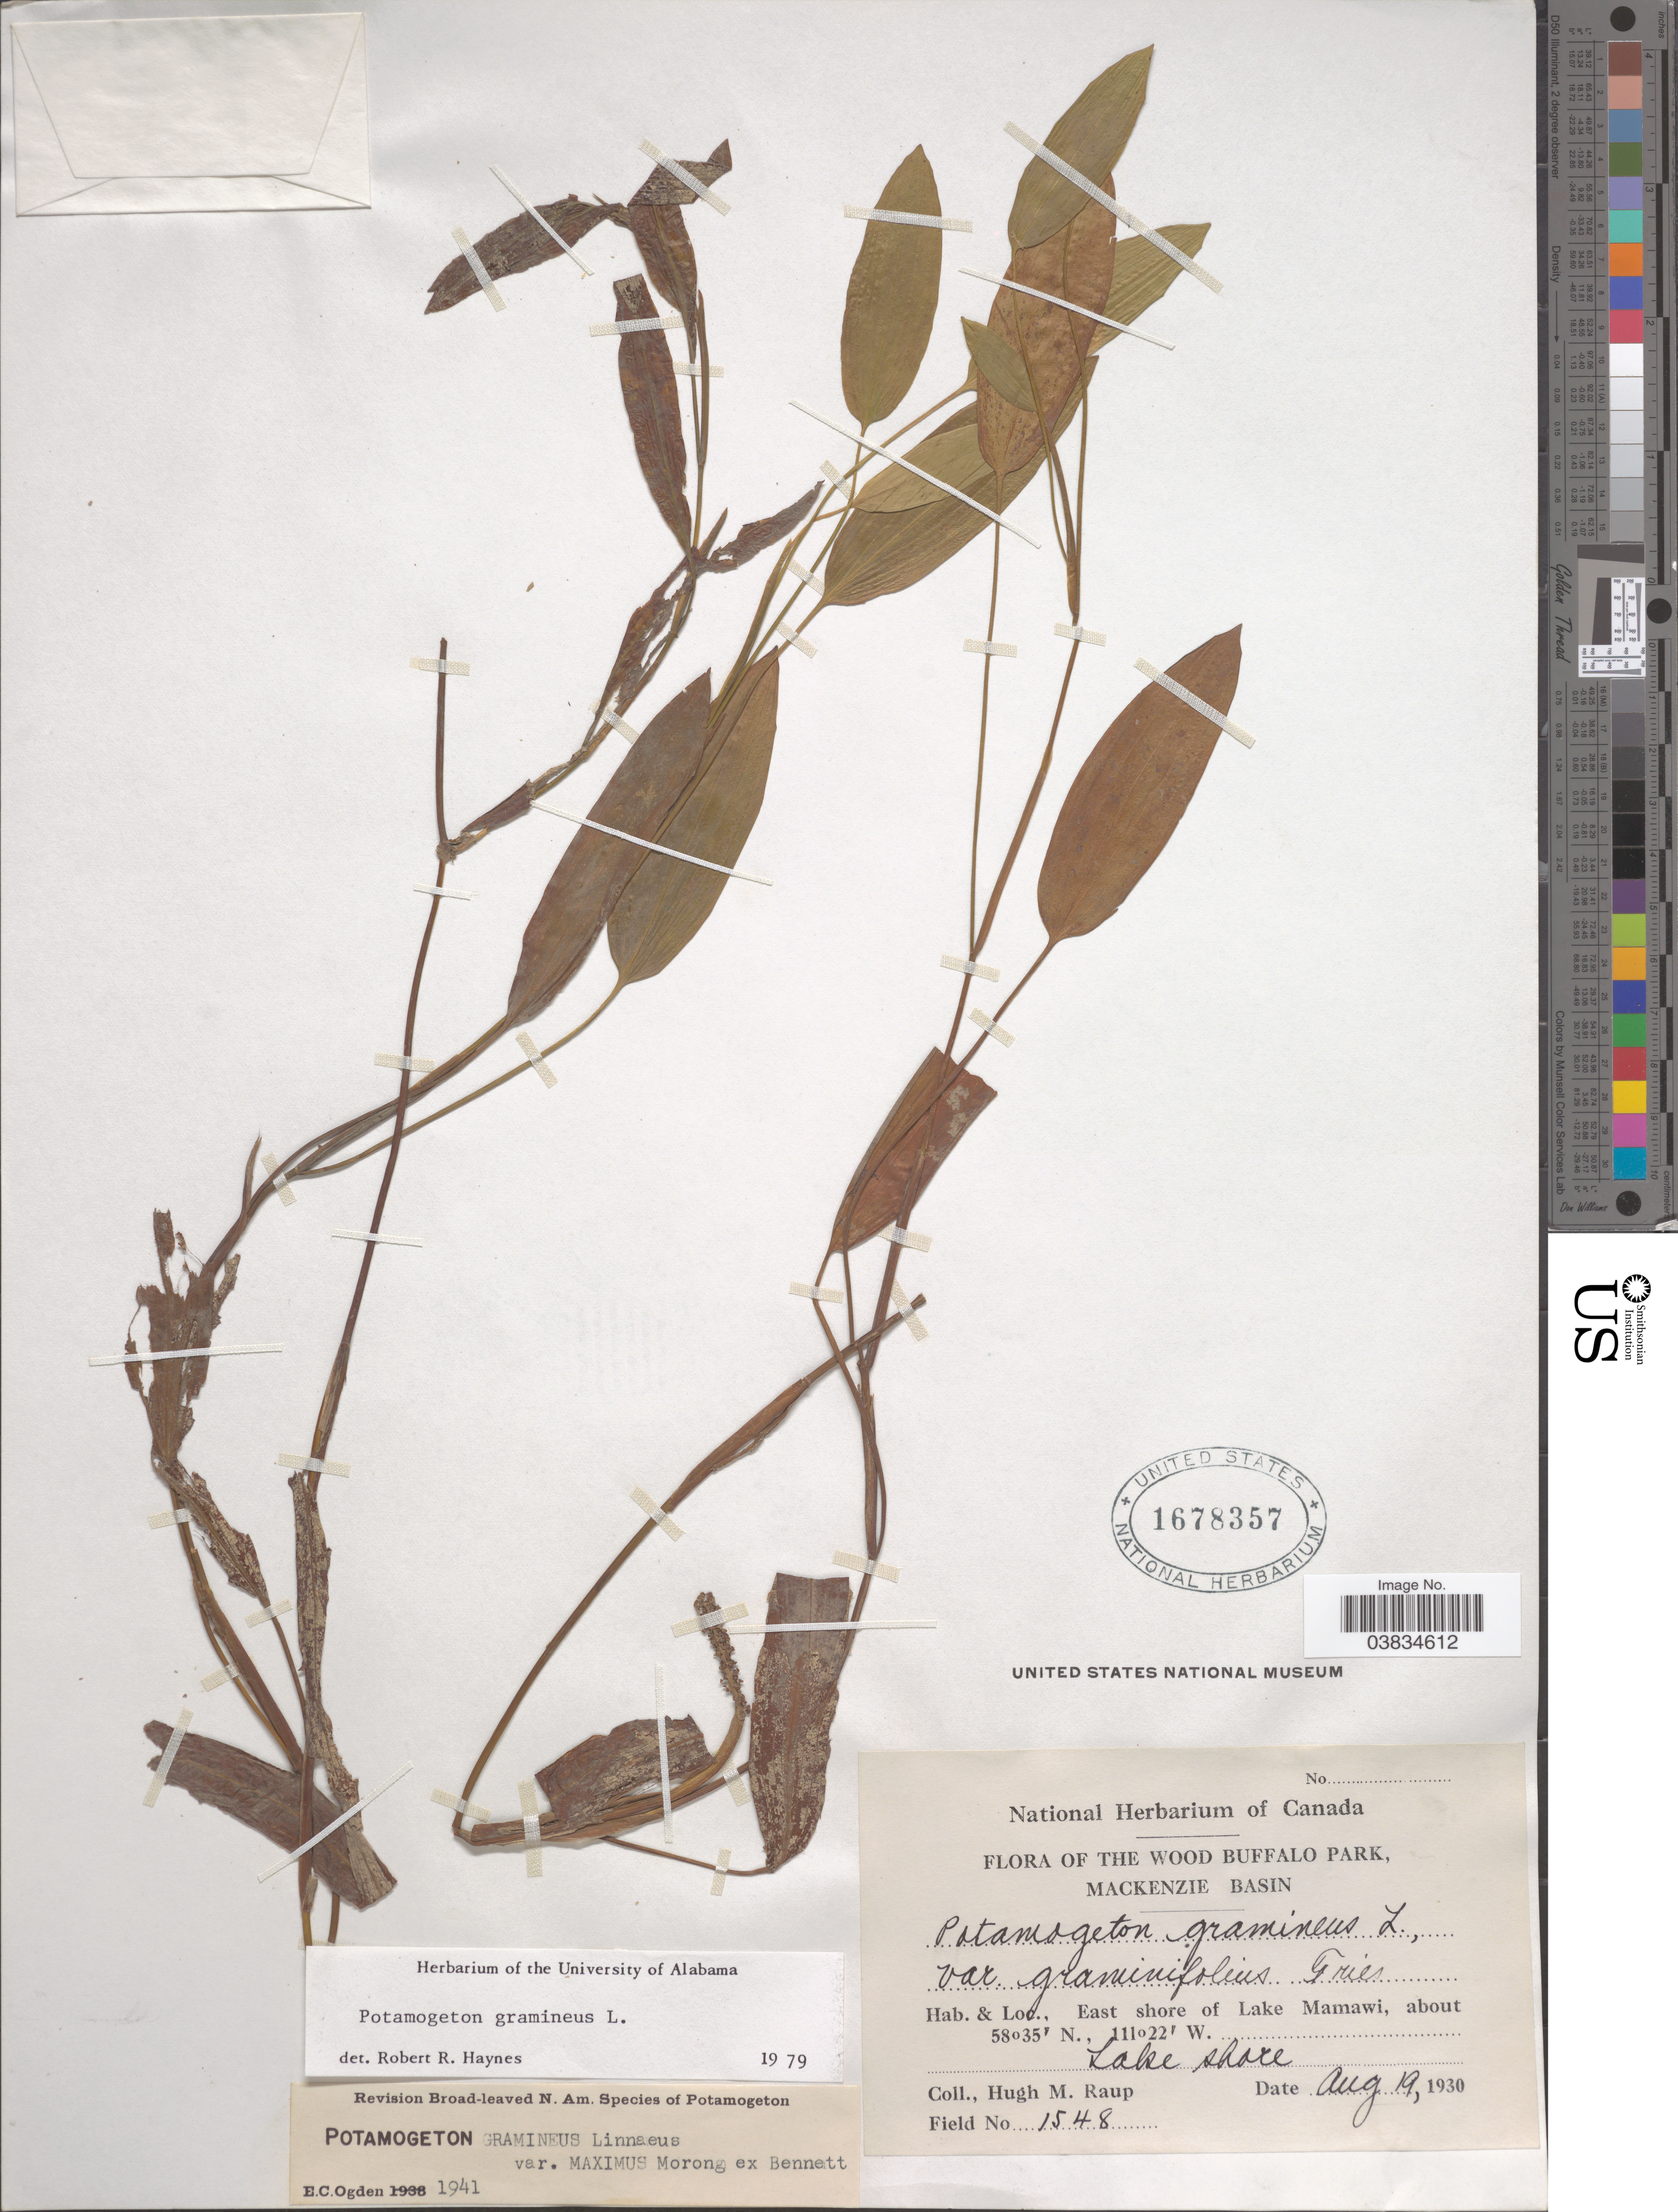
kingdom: Plantae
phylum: Tracheophyta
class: Liliopsida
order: Alismatales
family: Potamogetonaceae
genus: Potamogeton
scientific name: Potamogeton gramineus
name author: L.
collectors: H. Raup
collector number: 1548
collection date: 1930-08-19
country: Canada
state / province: Alberta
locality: The Wood Buffalo Park, Mackenzie Basin. East shore of Lake Mamawi.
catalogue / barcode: US 1678357